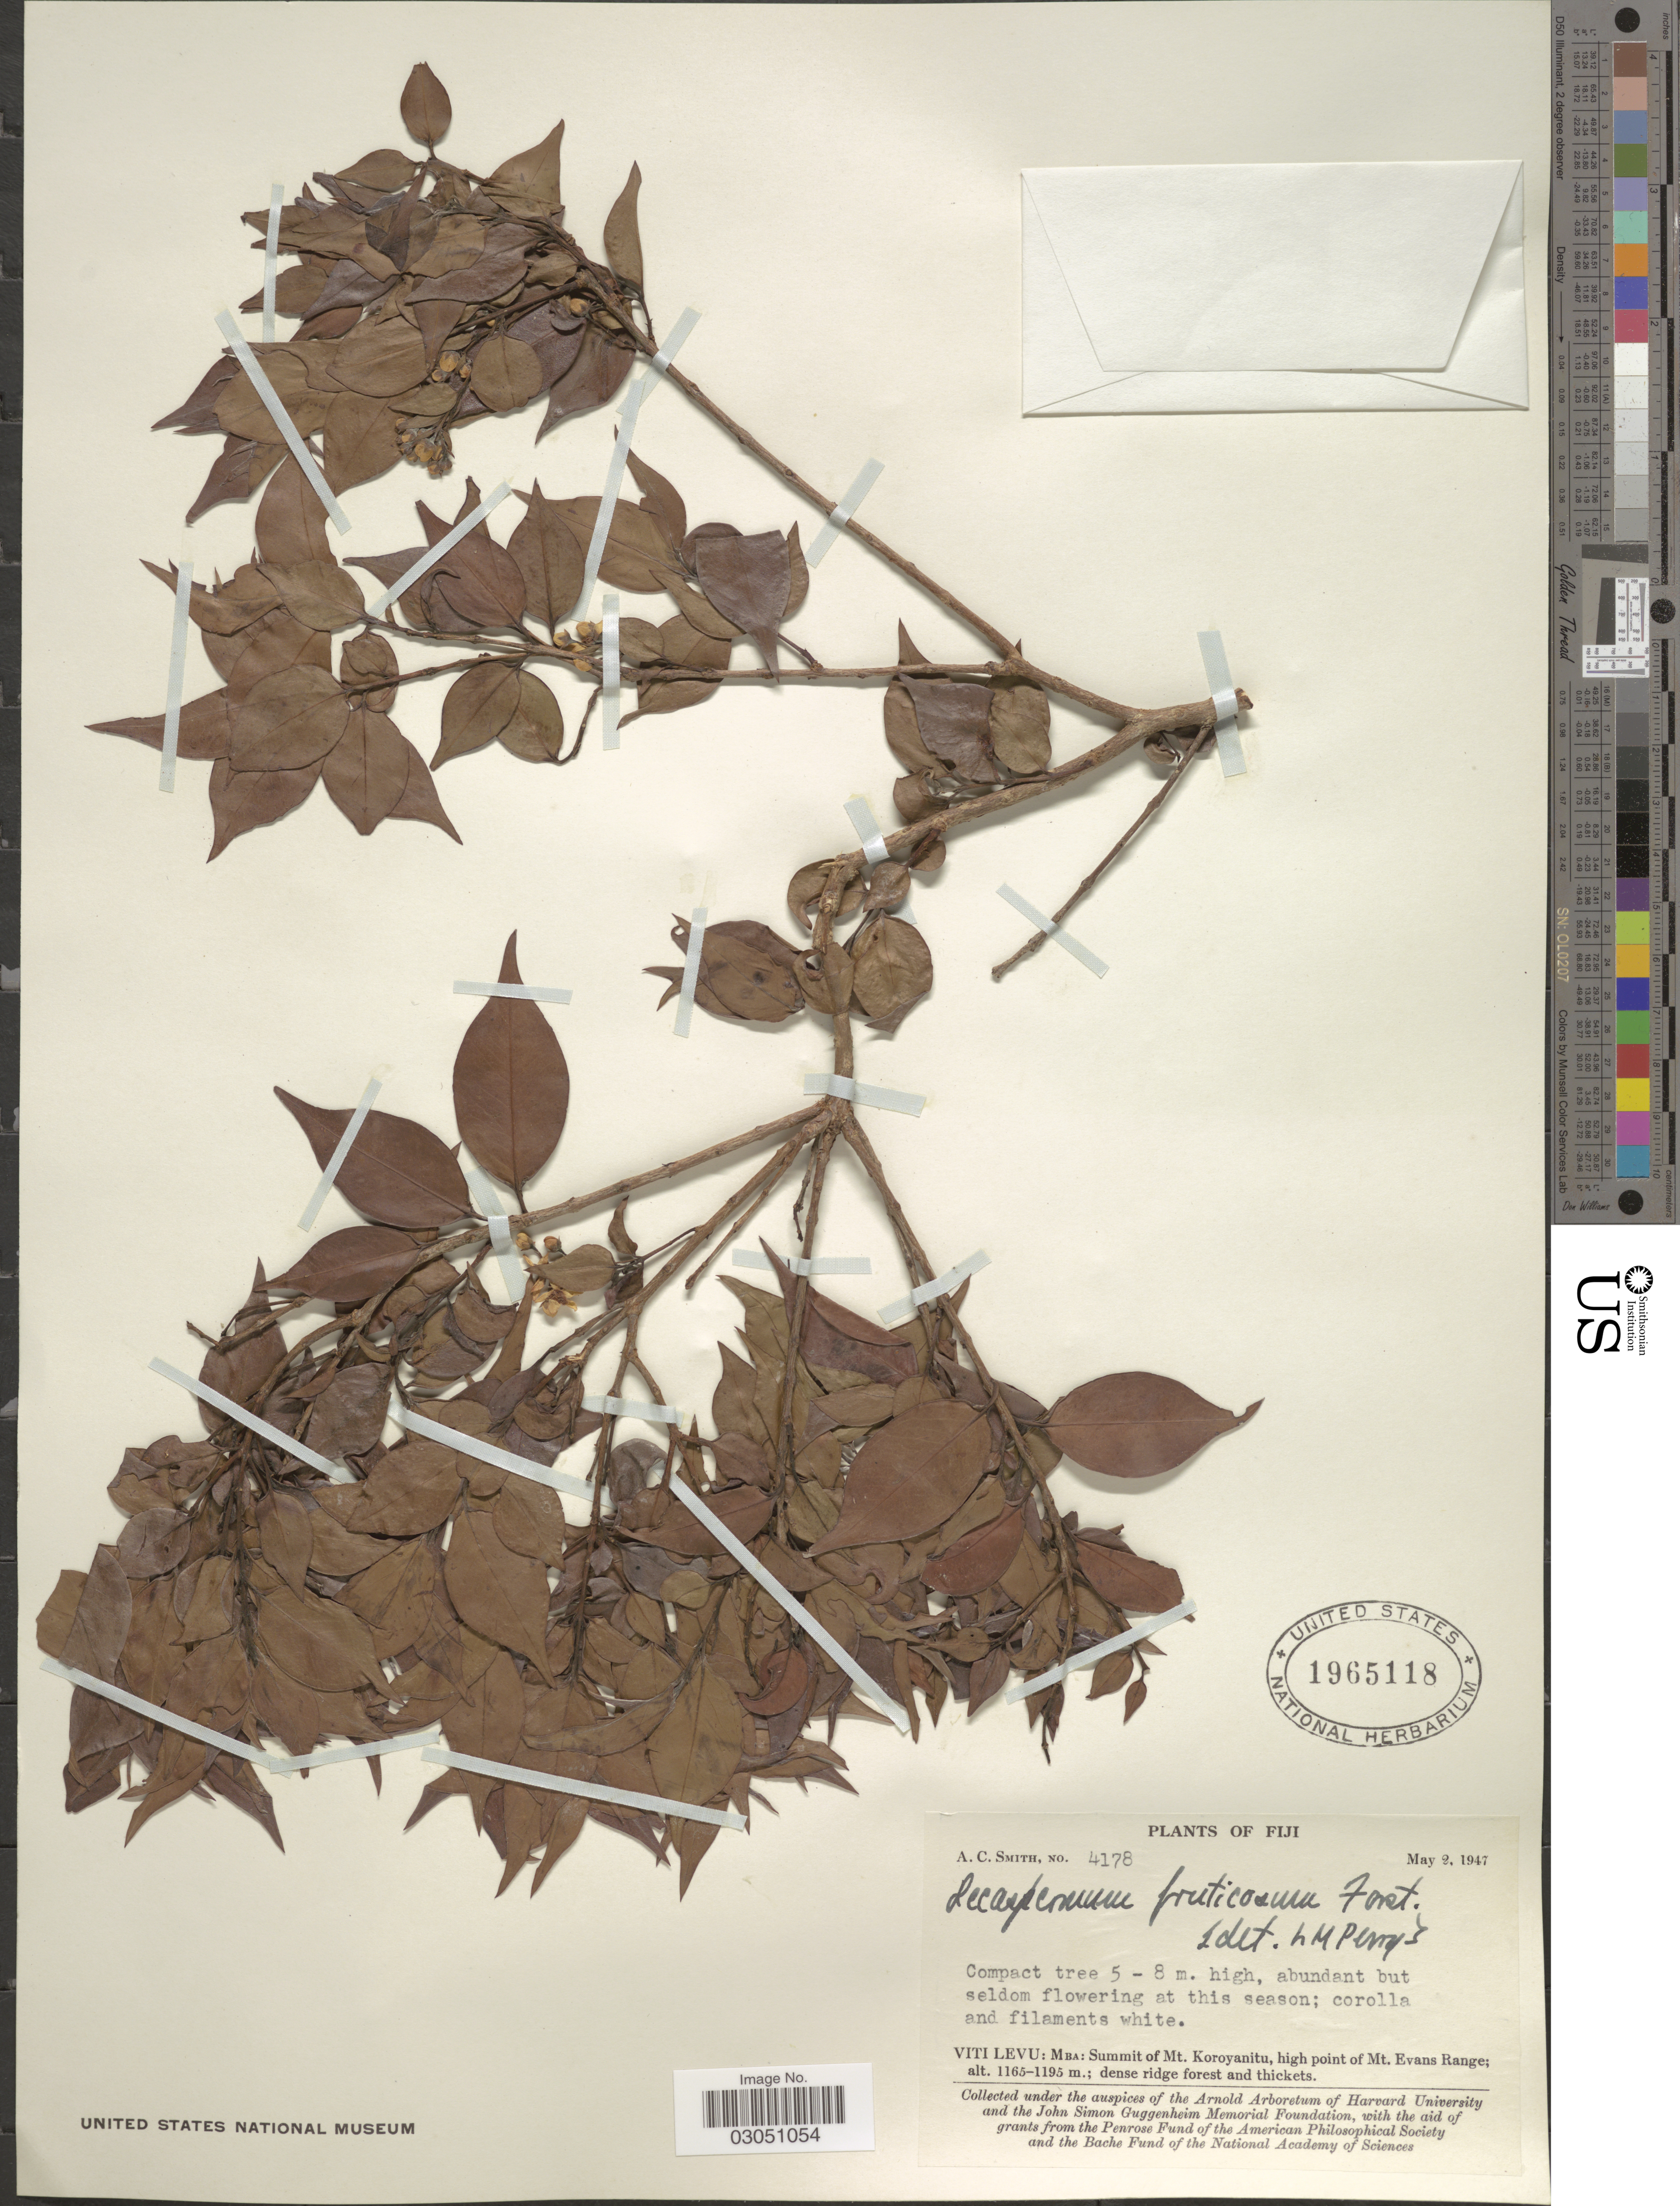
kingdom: Plantae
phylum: Tracheophyta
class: Magnoliopsida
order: Myrtales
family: Myrtaceae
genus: Decaspermum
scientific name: Decaspermum vitiense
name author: (A. Gray) Nied.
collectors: A. C. Smith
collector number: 4178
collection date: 1947-05-02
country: Fiji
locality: Viti Levu: Mba: Summit of Mt. Koroyanitu, high point of Mt. Evans Ranger.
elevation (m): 1165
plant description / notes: cited by A.J. Scott, Kew Bull. 34(1): 65. 1979.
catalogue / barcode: US 1965118